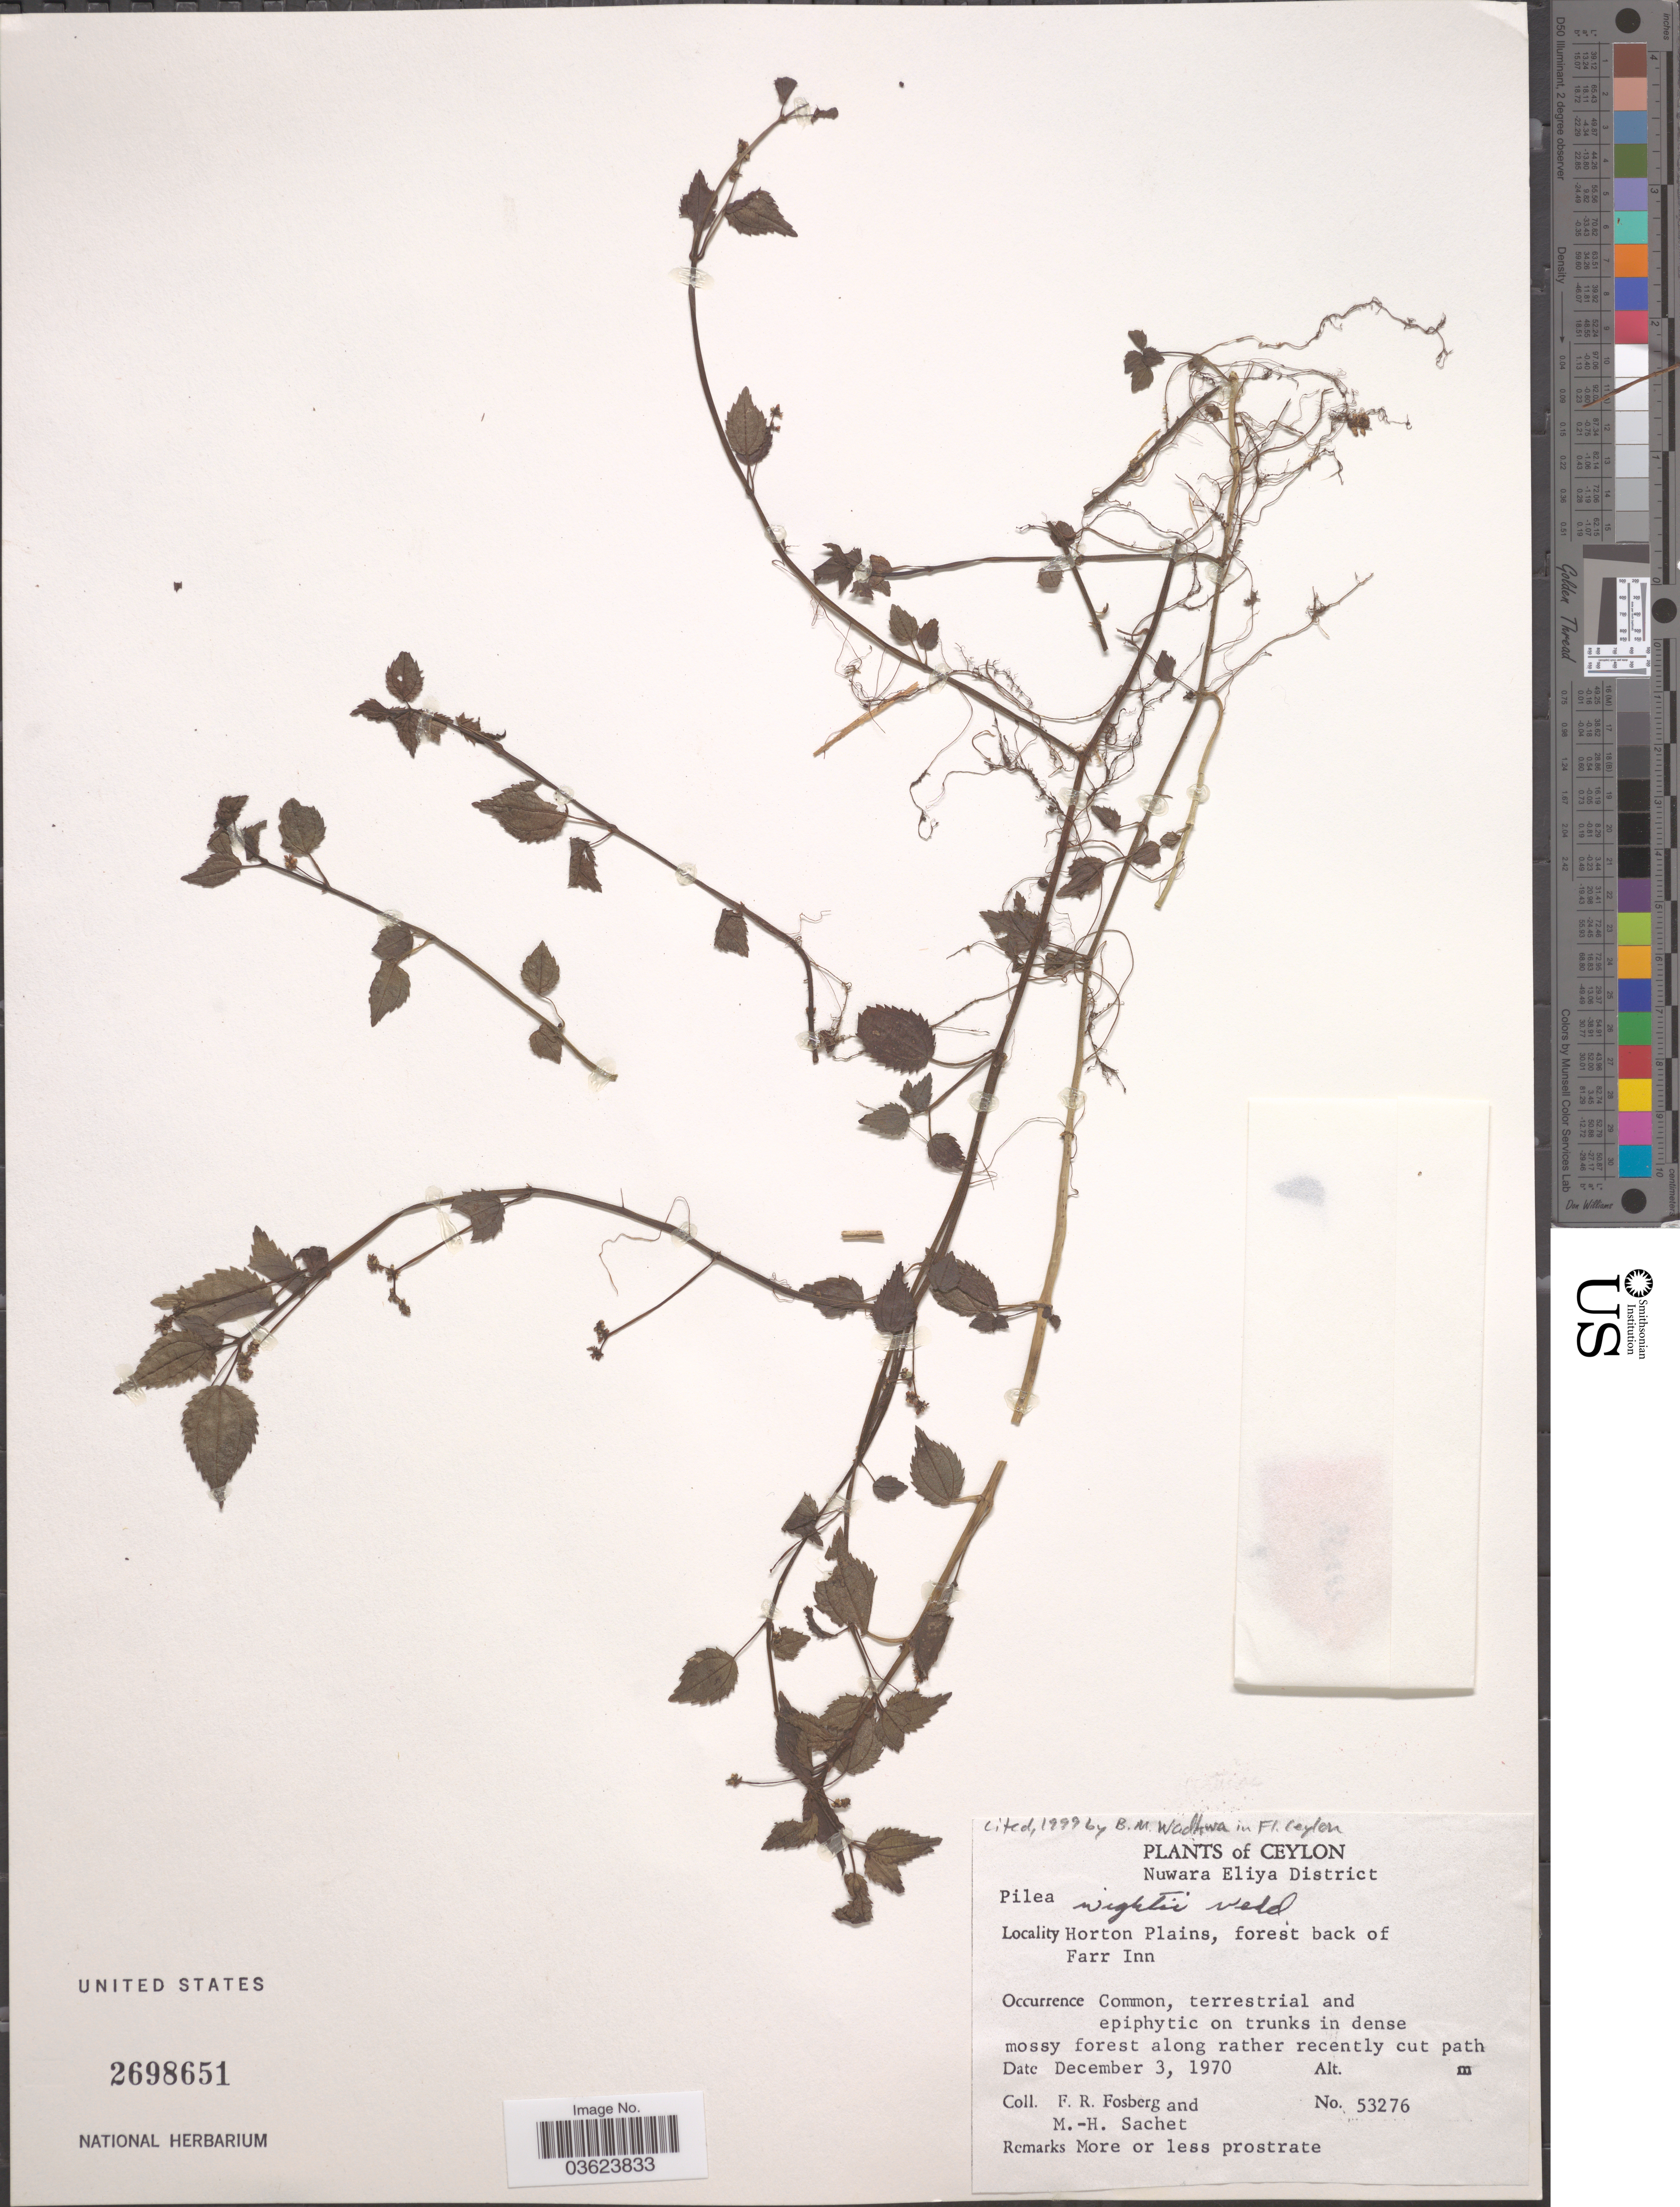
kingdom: Plantae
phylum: Tracheophyta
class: Magnoliopsida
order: Rosales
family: Urticaceae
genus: Pilea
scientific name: Pilea wightii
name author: Wedd.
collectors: F. R. Fosberg & M.-H. Sachet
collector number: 53276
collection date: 1970-12-03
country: Sri Lanka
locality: Ceylon, Nuwara Eliya District. Horton Plains, forest back of Farr Inn.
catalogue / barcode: US 2698651